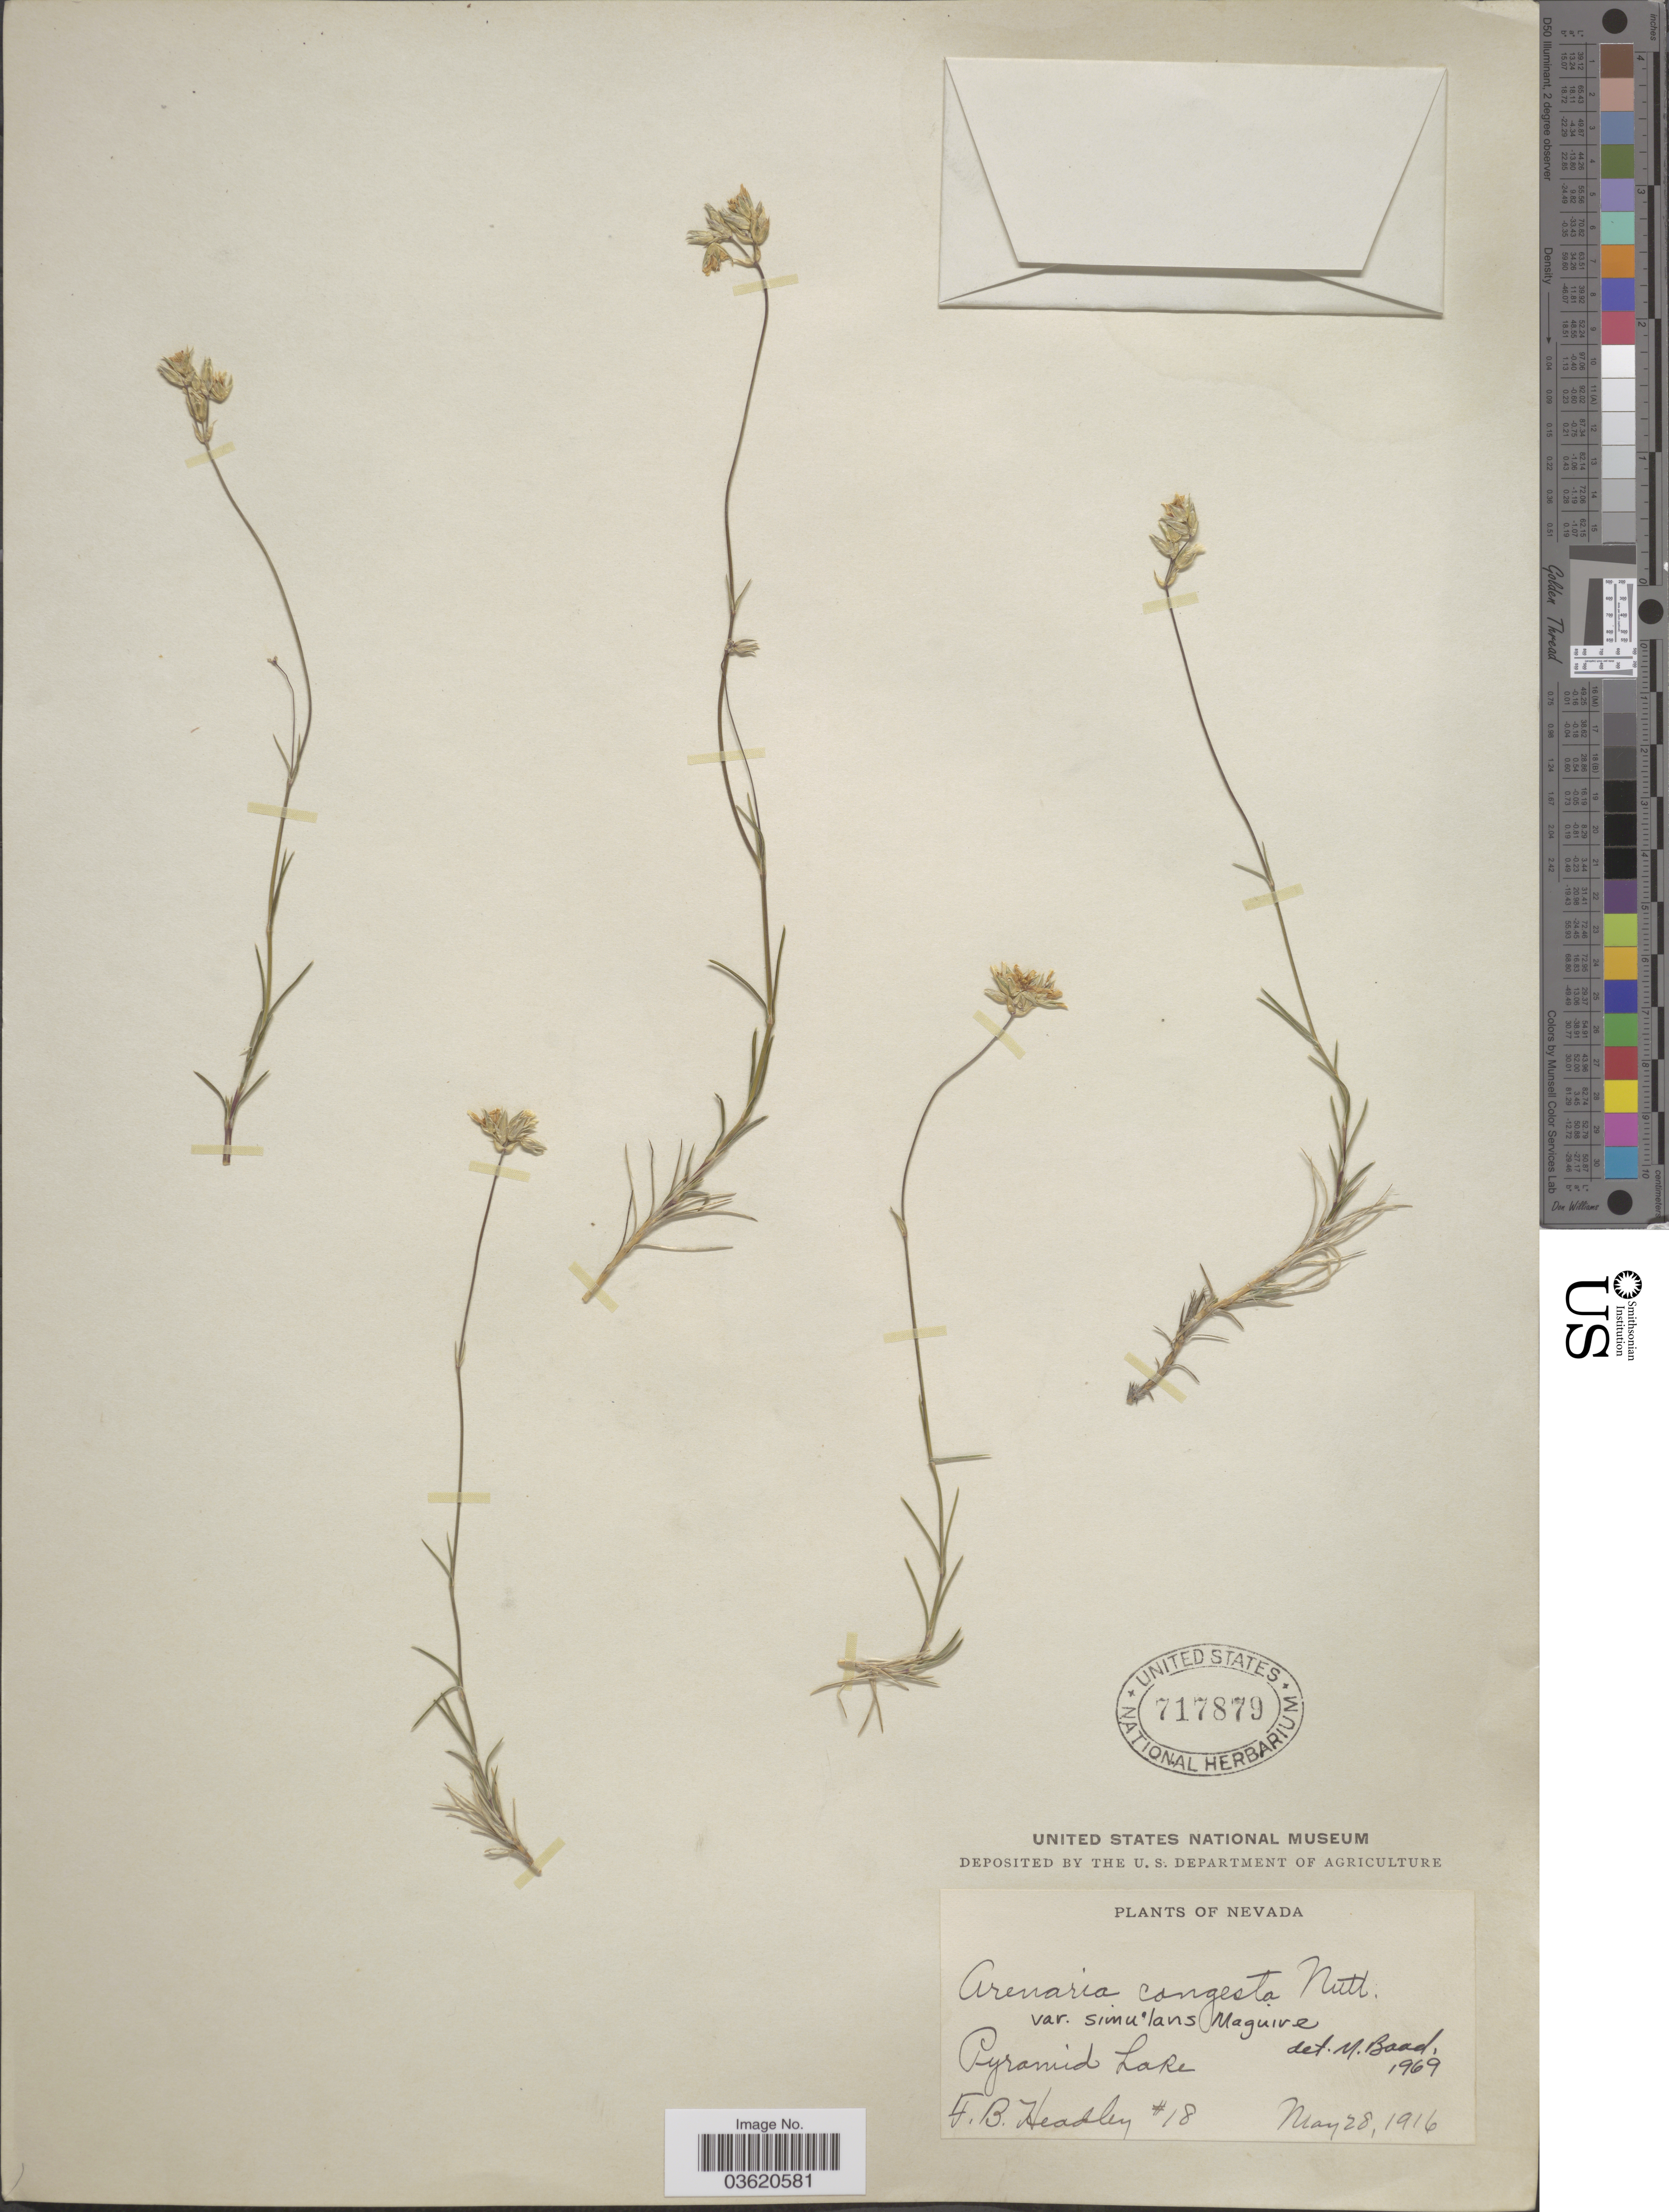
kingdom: Plantae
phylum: Tracheophyta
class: Magnoliopsida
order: Caryophyllales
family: Caryophyllaceae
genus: Eremogone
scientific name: Eremogone congesta var. simulans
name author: (Maguire) R.L. Hartm. & Rabeler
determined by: U.S. National Herbarium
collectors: F. B. Headley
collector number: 18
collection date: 1916-05-28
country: United States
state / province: Nevada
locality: Pyramid Lake.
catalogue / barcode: US 717879